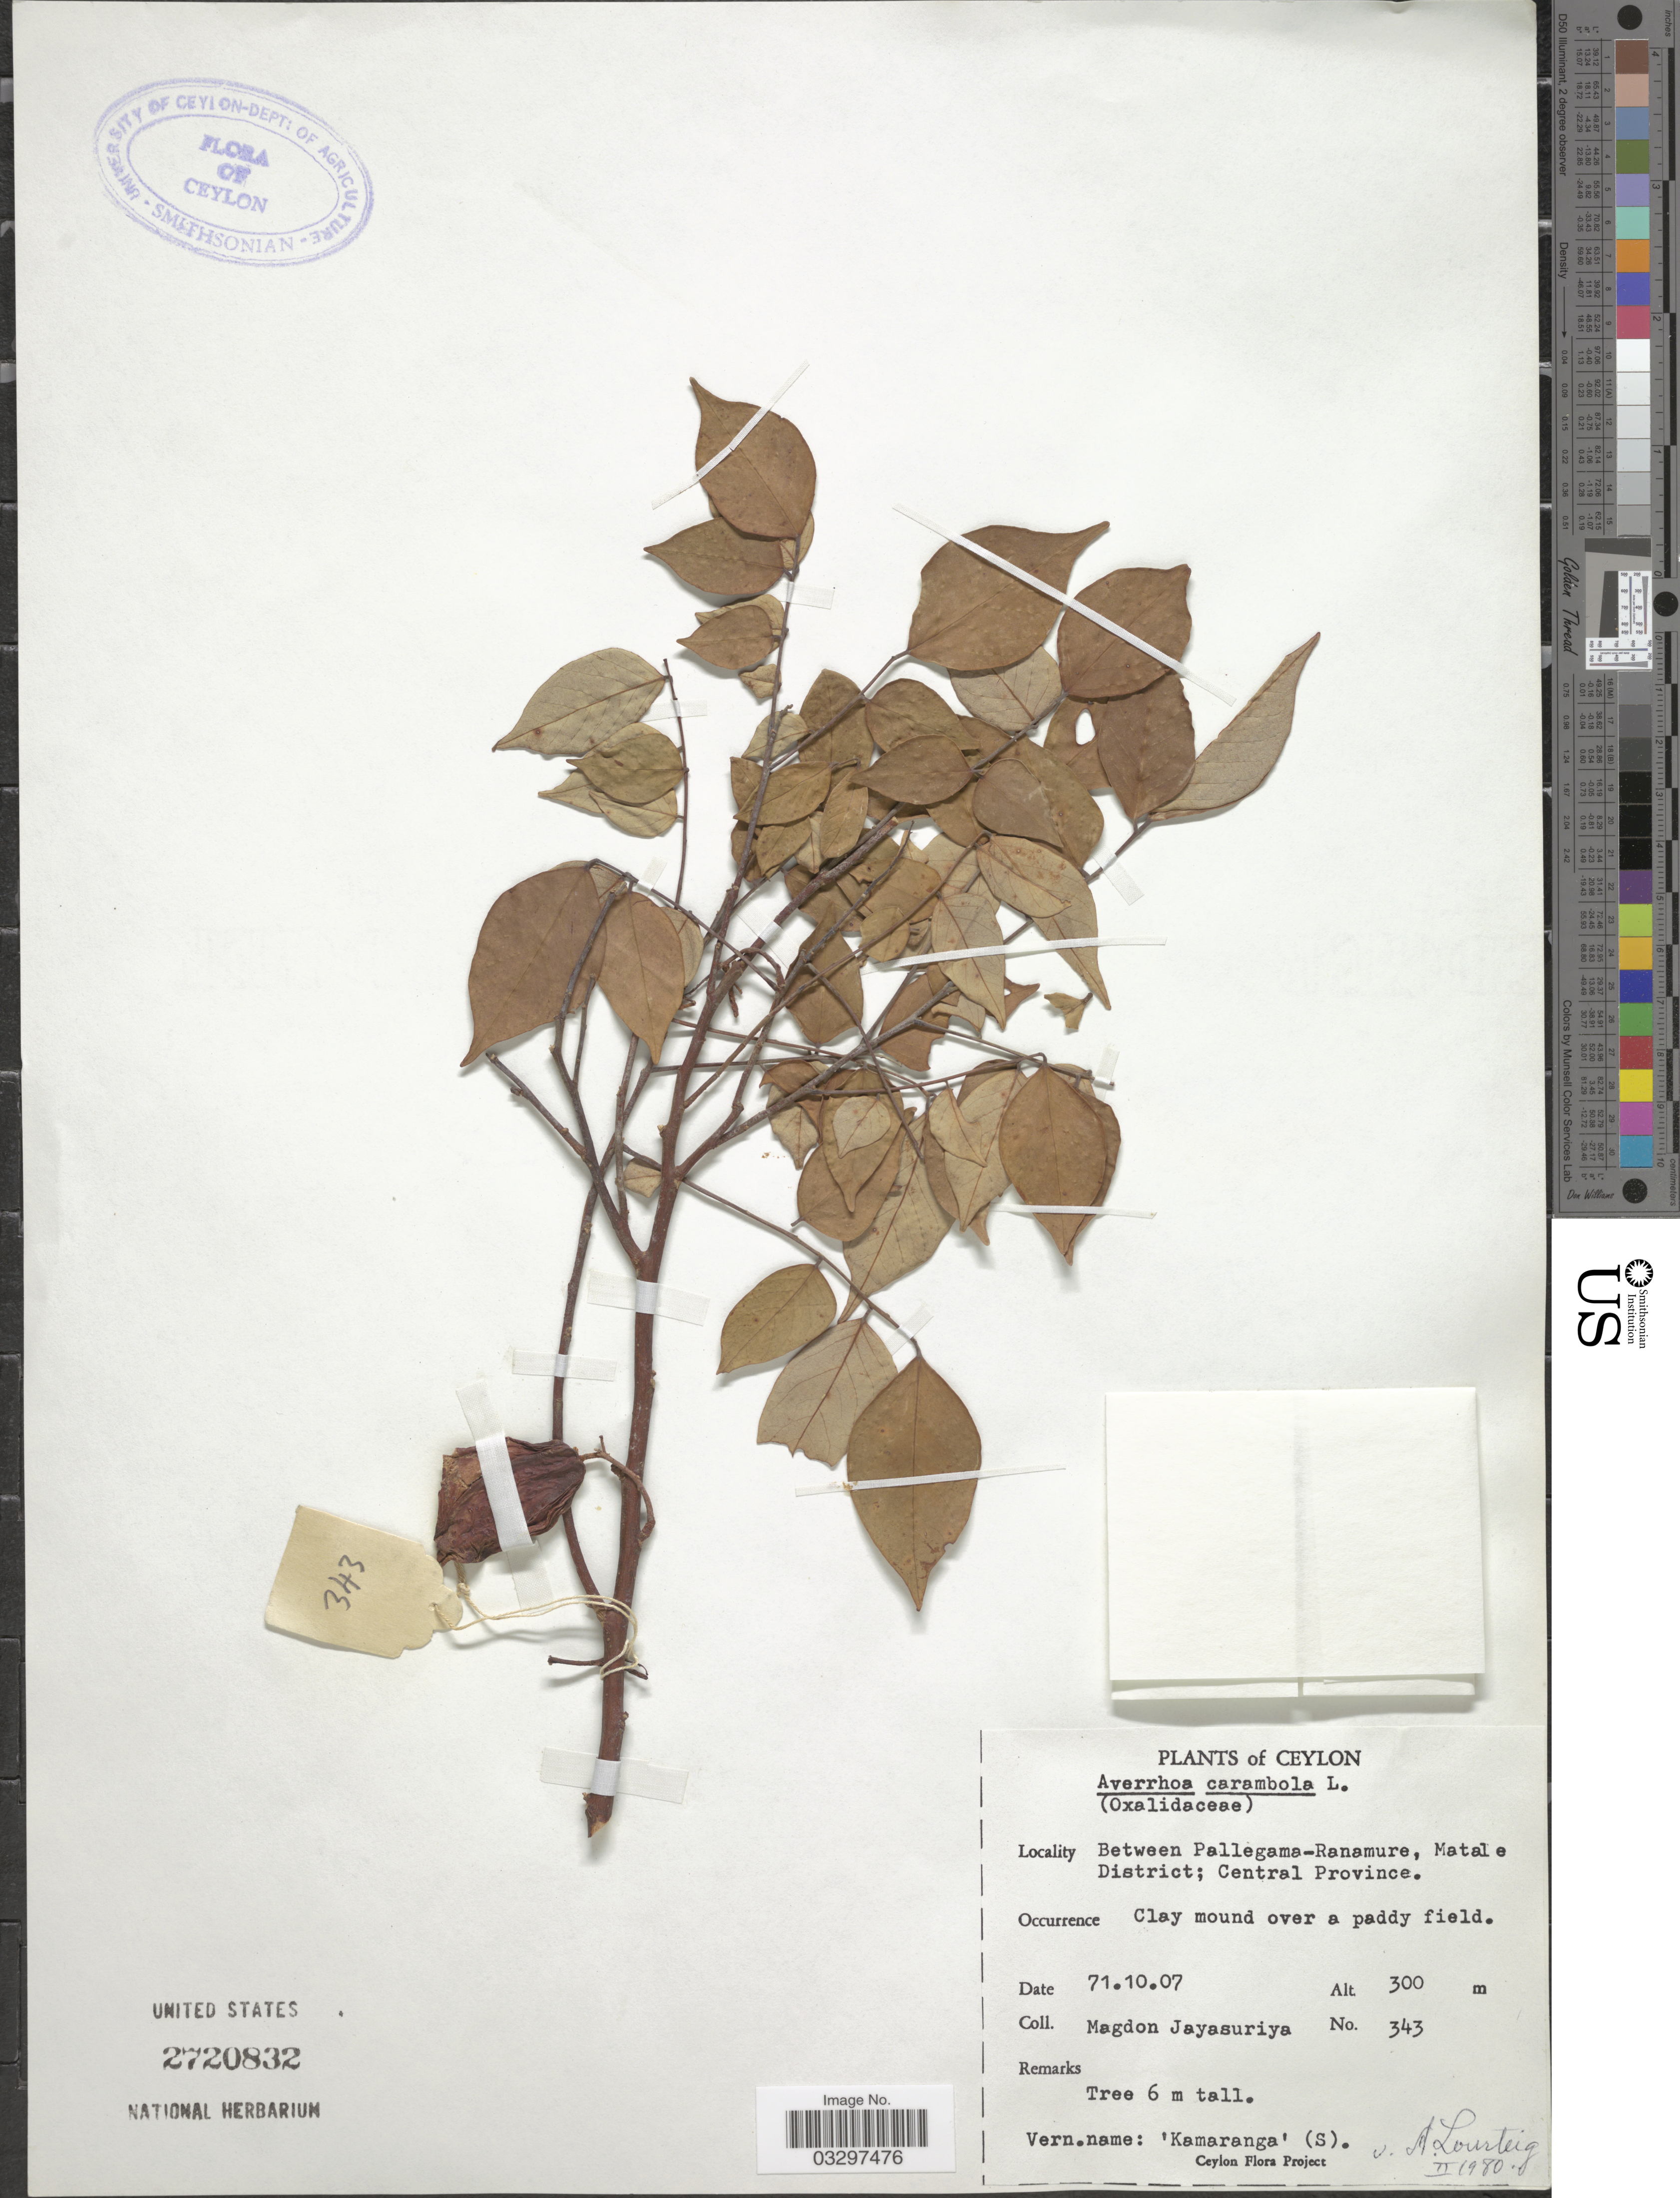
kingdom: Plantae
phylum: Tracheophyta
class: Magnoliopsida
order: Oxalidales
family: Oxalidaceae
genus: Averrhoa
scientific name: Averrhoa carambola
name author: L.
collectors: A. H. Jayasuriya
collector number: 343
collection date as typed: Transcribed d/m/y: 7/10/71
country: Sri Lanka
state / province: Central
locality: Ceylon. Between Pallegama-Ranamure, Matale District.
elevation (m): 300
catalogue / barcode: US 2720832